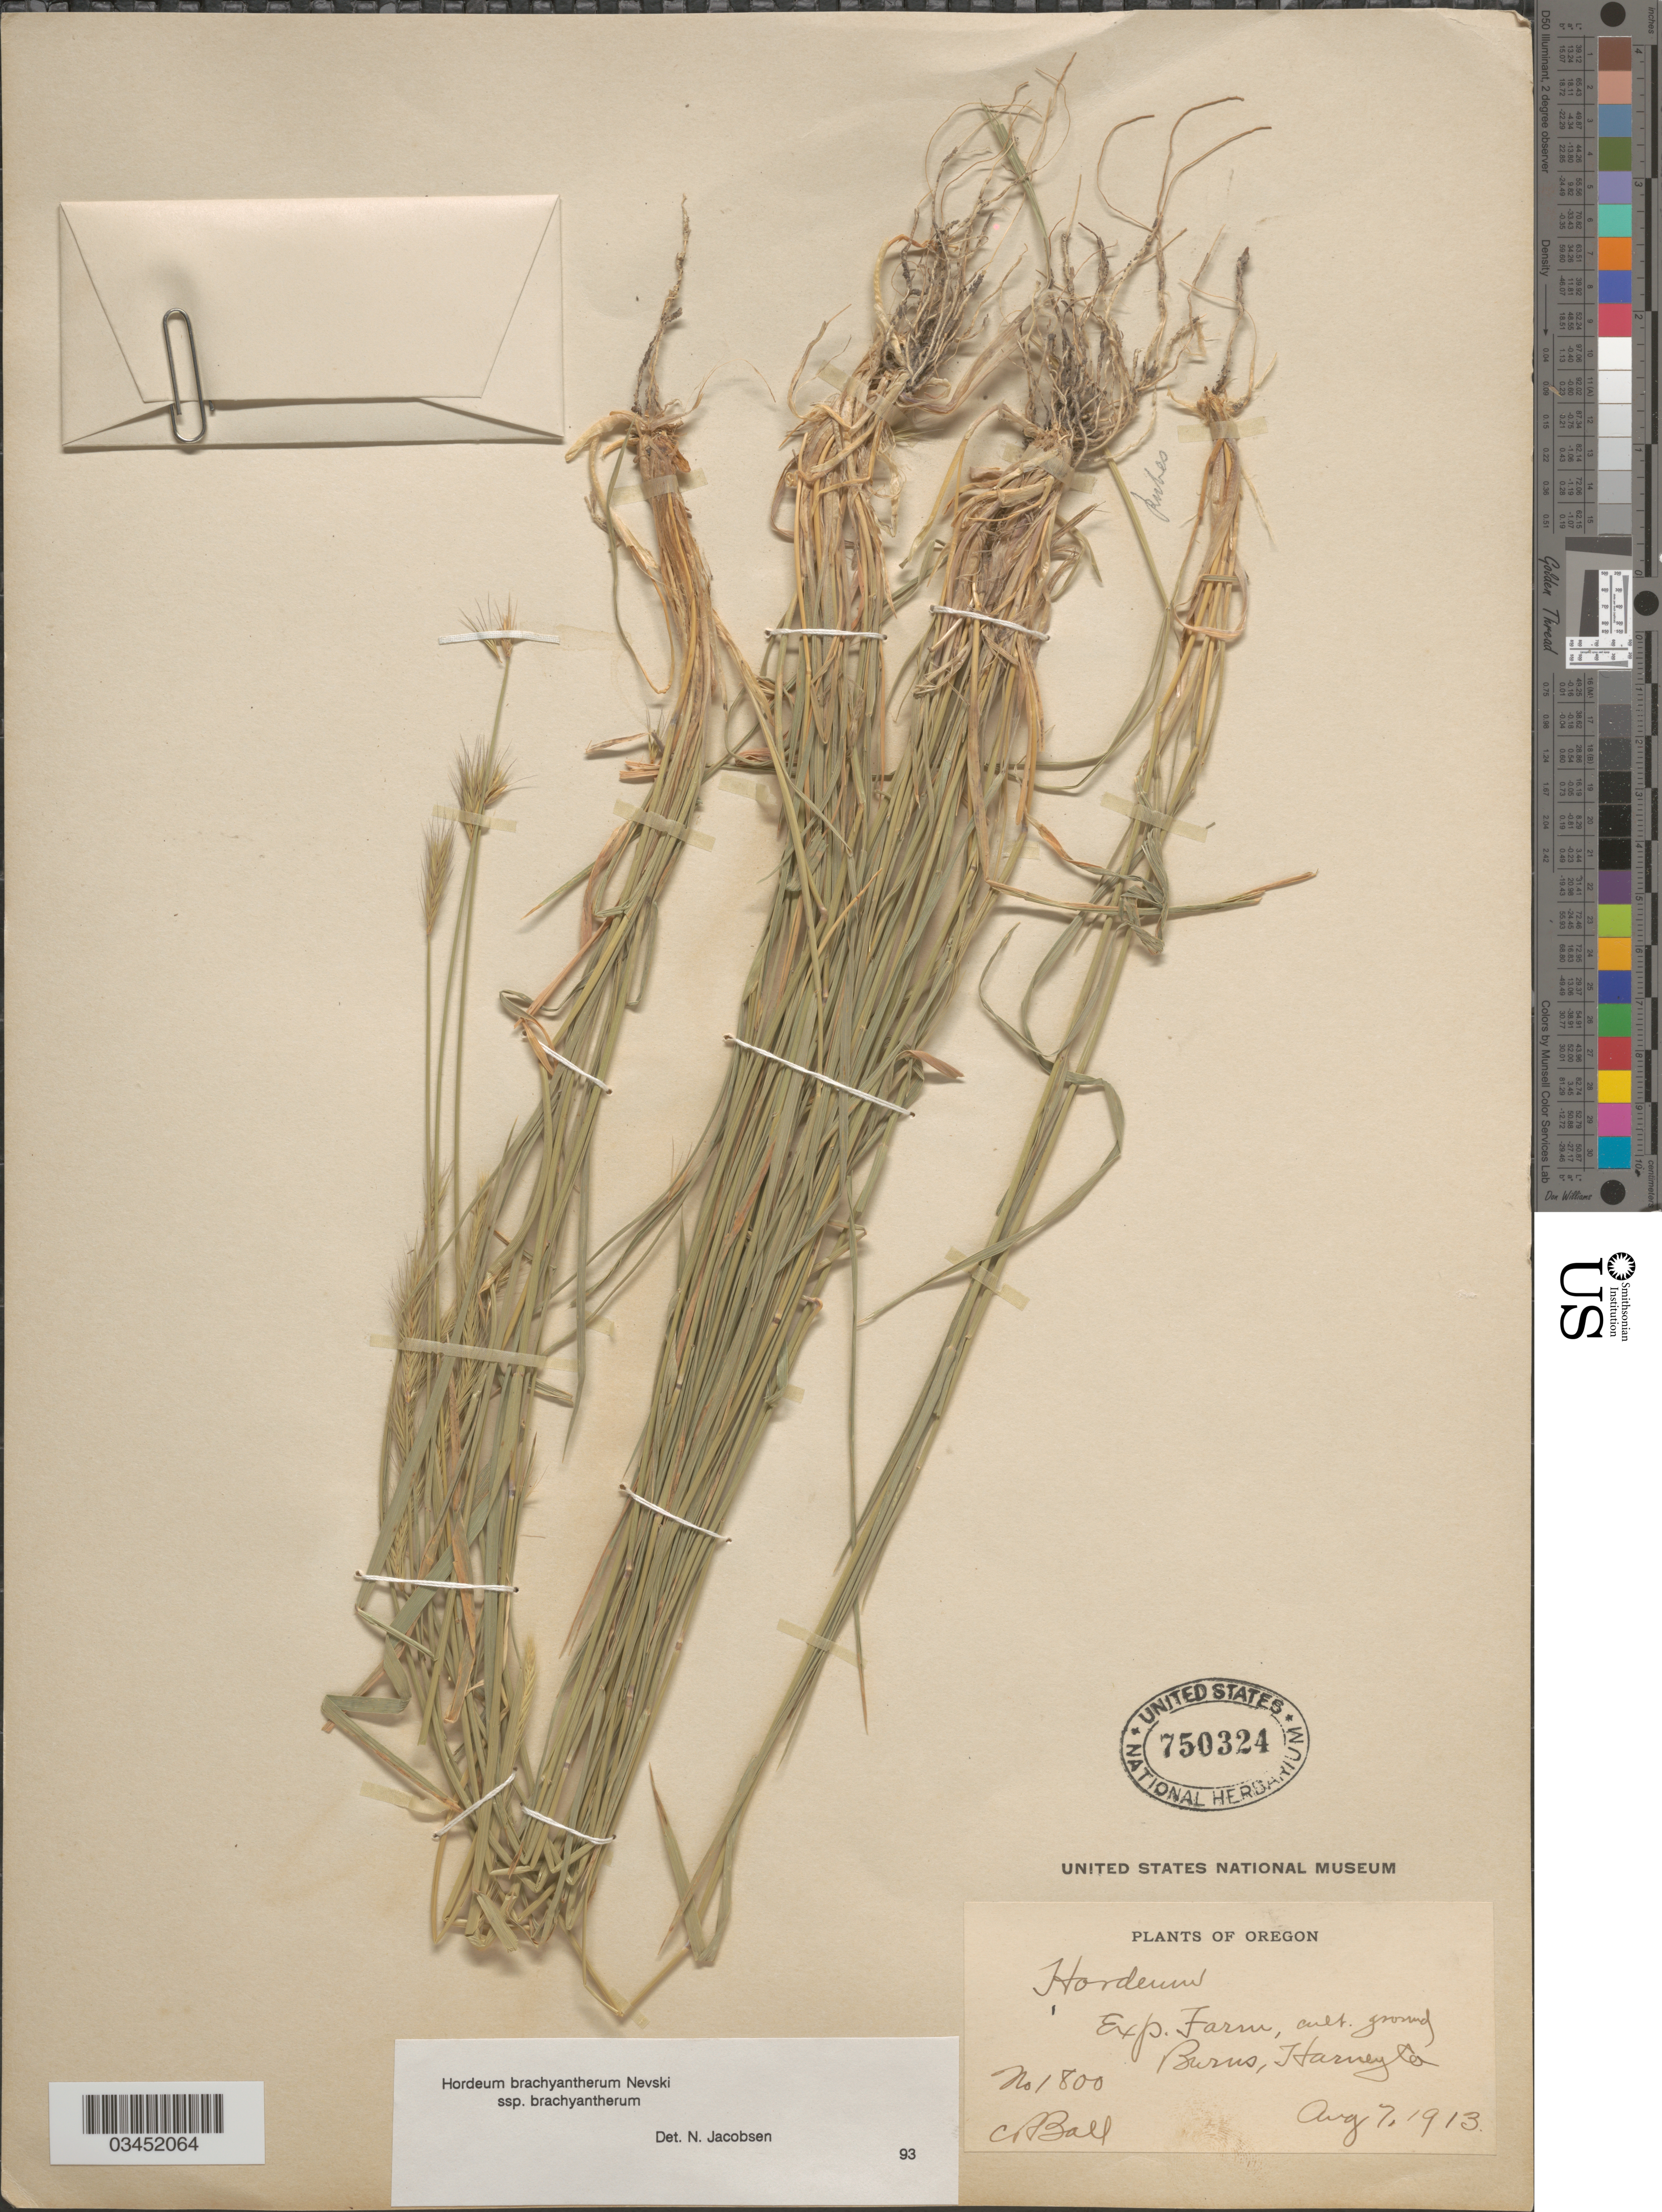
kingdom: Plantae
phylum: Tracheophyta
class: Liliopsida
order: Poales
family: Poaceae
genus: Hordeum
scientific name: Hordeum brachyantherum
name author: Nevski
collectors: C. R. Ball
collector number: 1800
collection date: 1913-08-07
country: United States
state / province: Oregon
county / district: Harney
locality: Exp. Farm, cult. ground Burns, Harney Co.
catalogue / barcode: US 750324